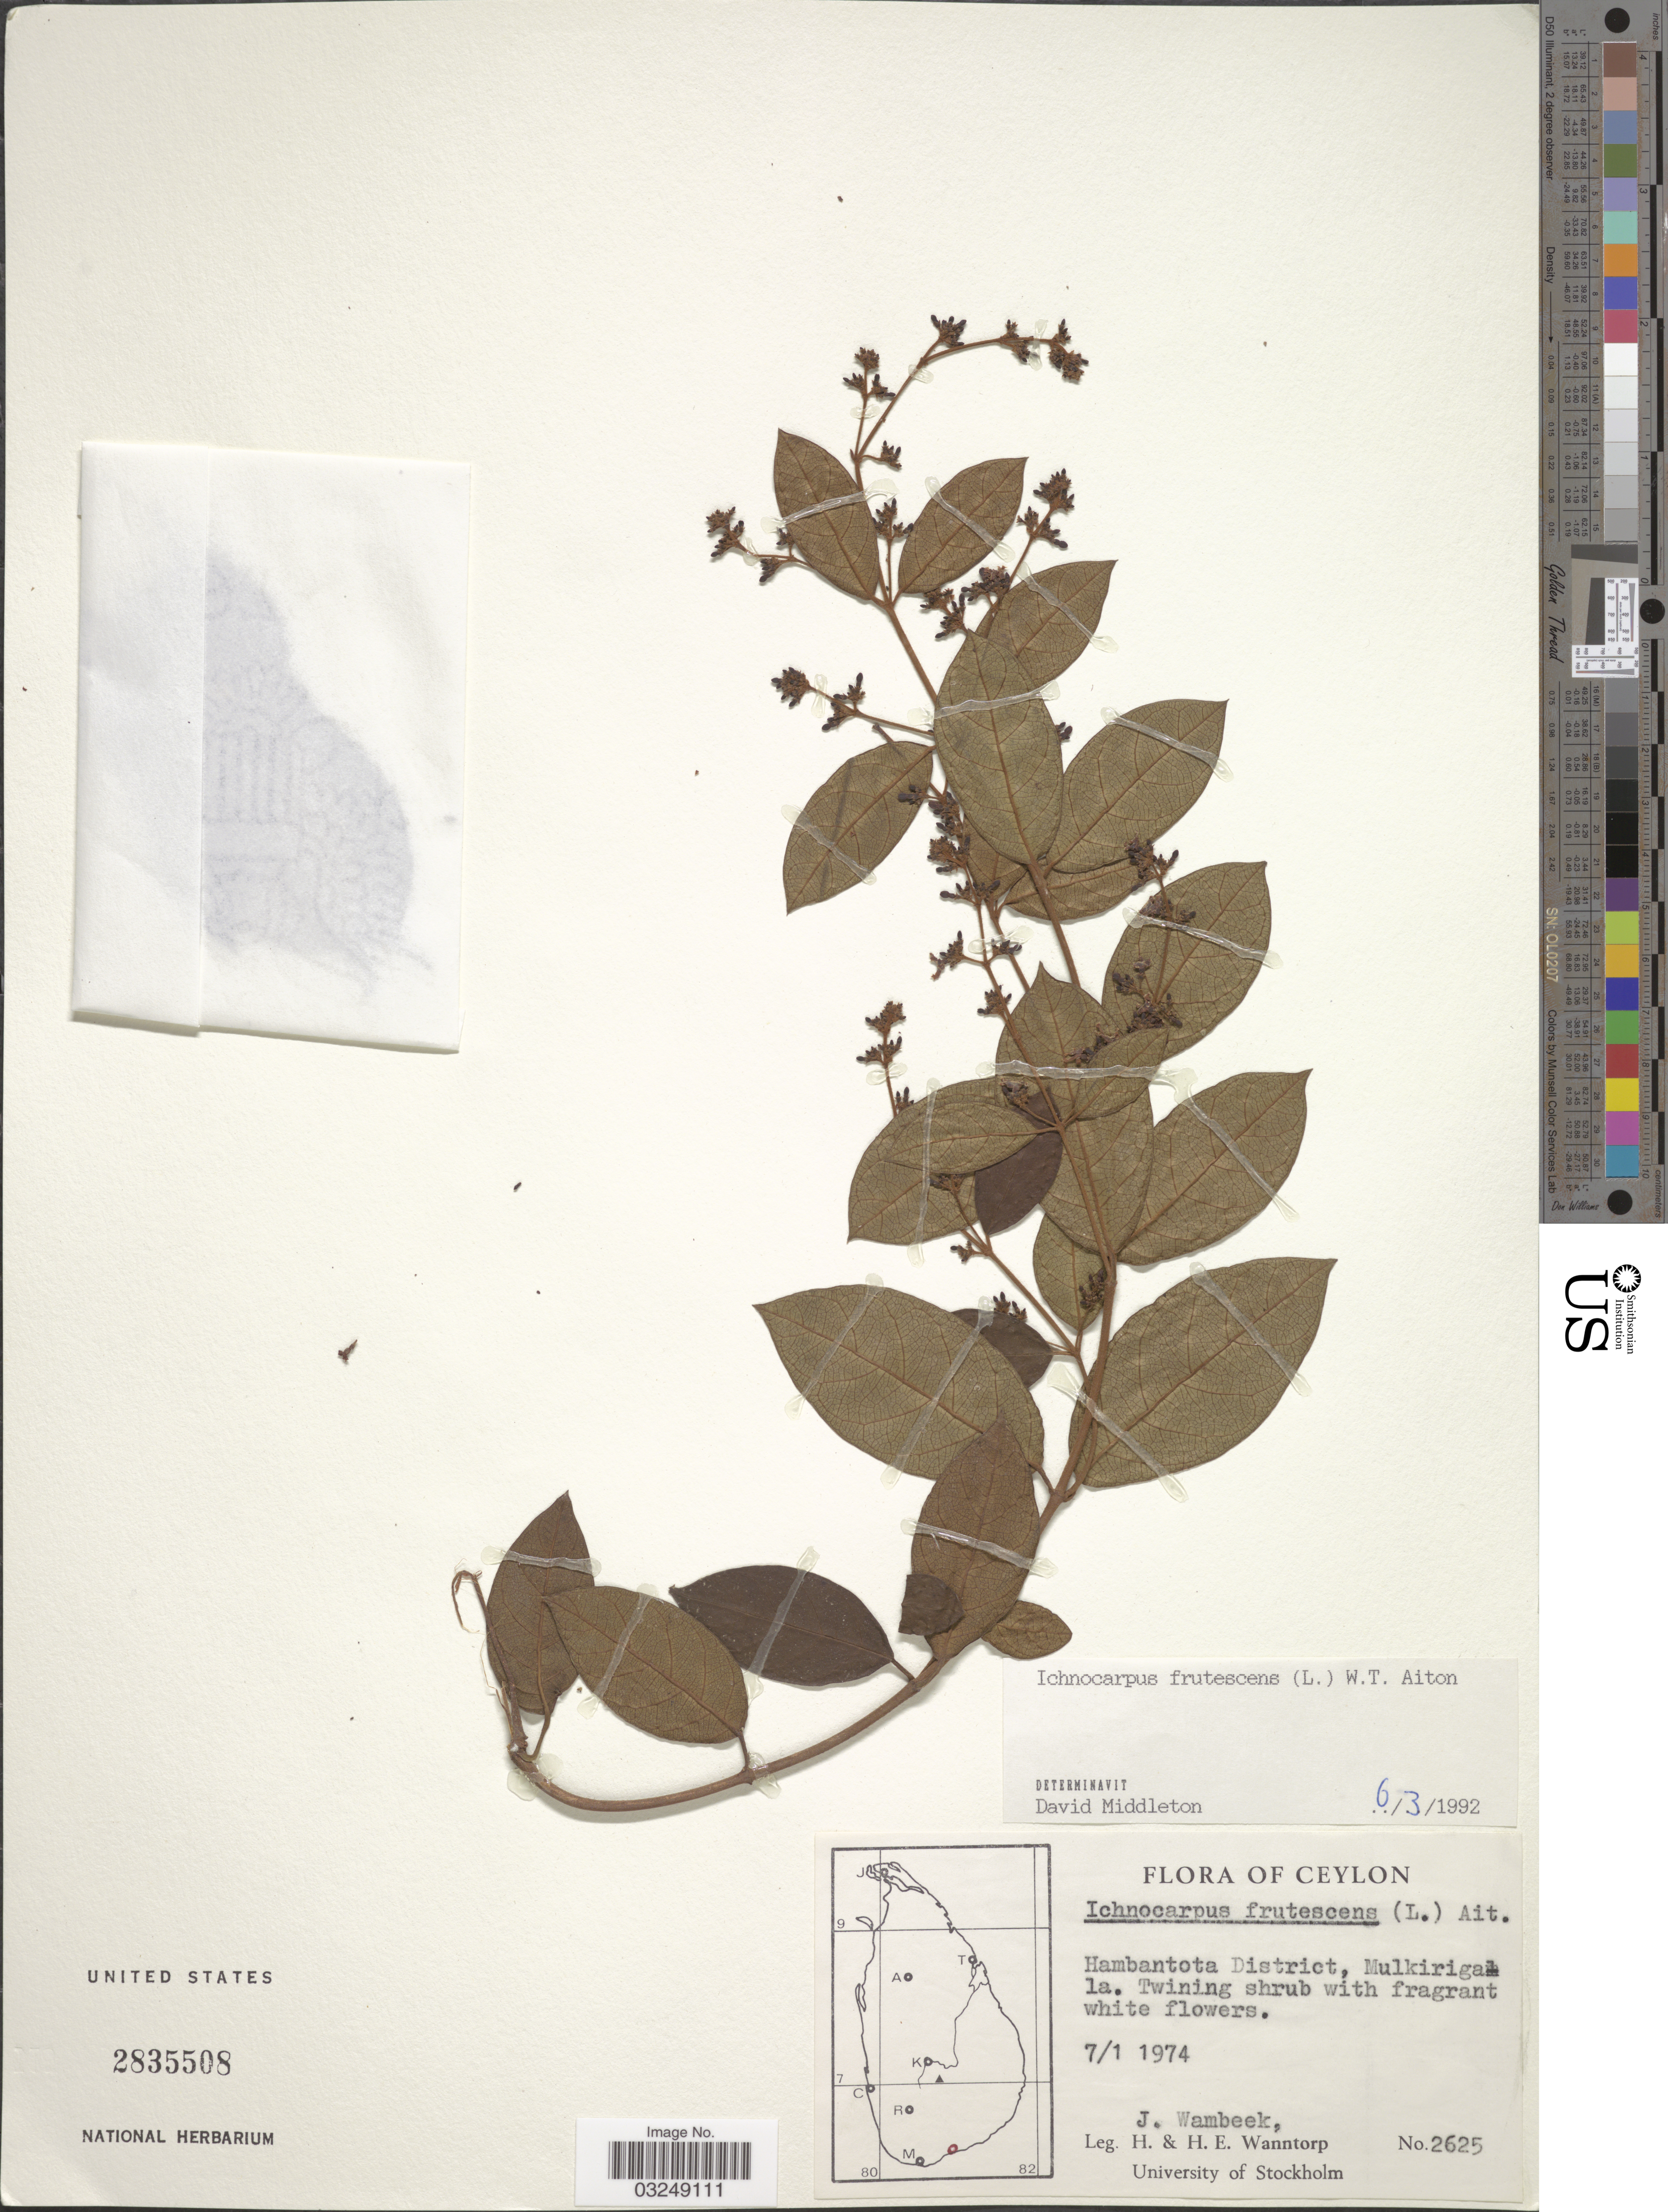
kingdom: Plantae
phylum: Tracheophyta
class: Magnoliopsida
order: Gentianales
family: Apocynaceae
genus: Ichnocarpus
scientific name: Ichnocarpus frutescens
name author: (L.) W.T. Aiton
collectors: J. Wambeek, H. Wanntorp & H. Wanntorp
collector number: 2625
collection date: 1974-01-07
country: Sri Lanka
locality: Ceylon. Hambantota District, Mulkirigala.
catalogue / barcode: US 2835508